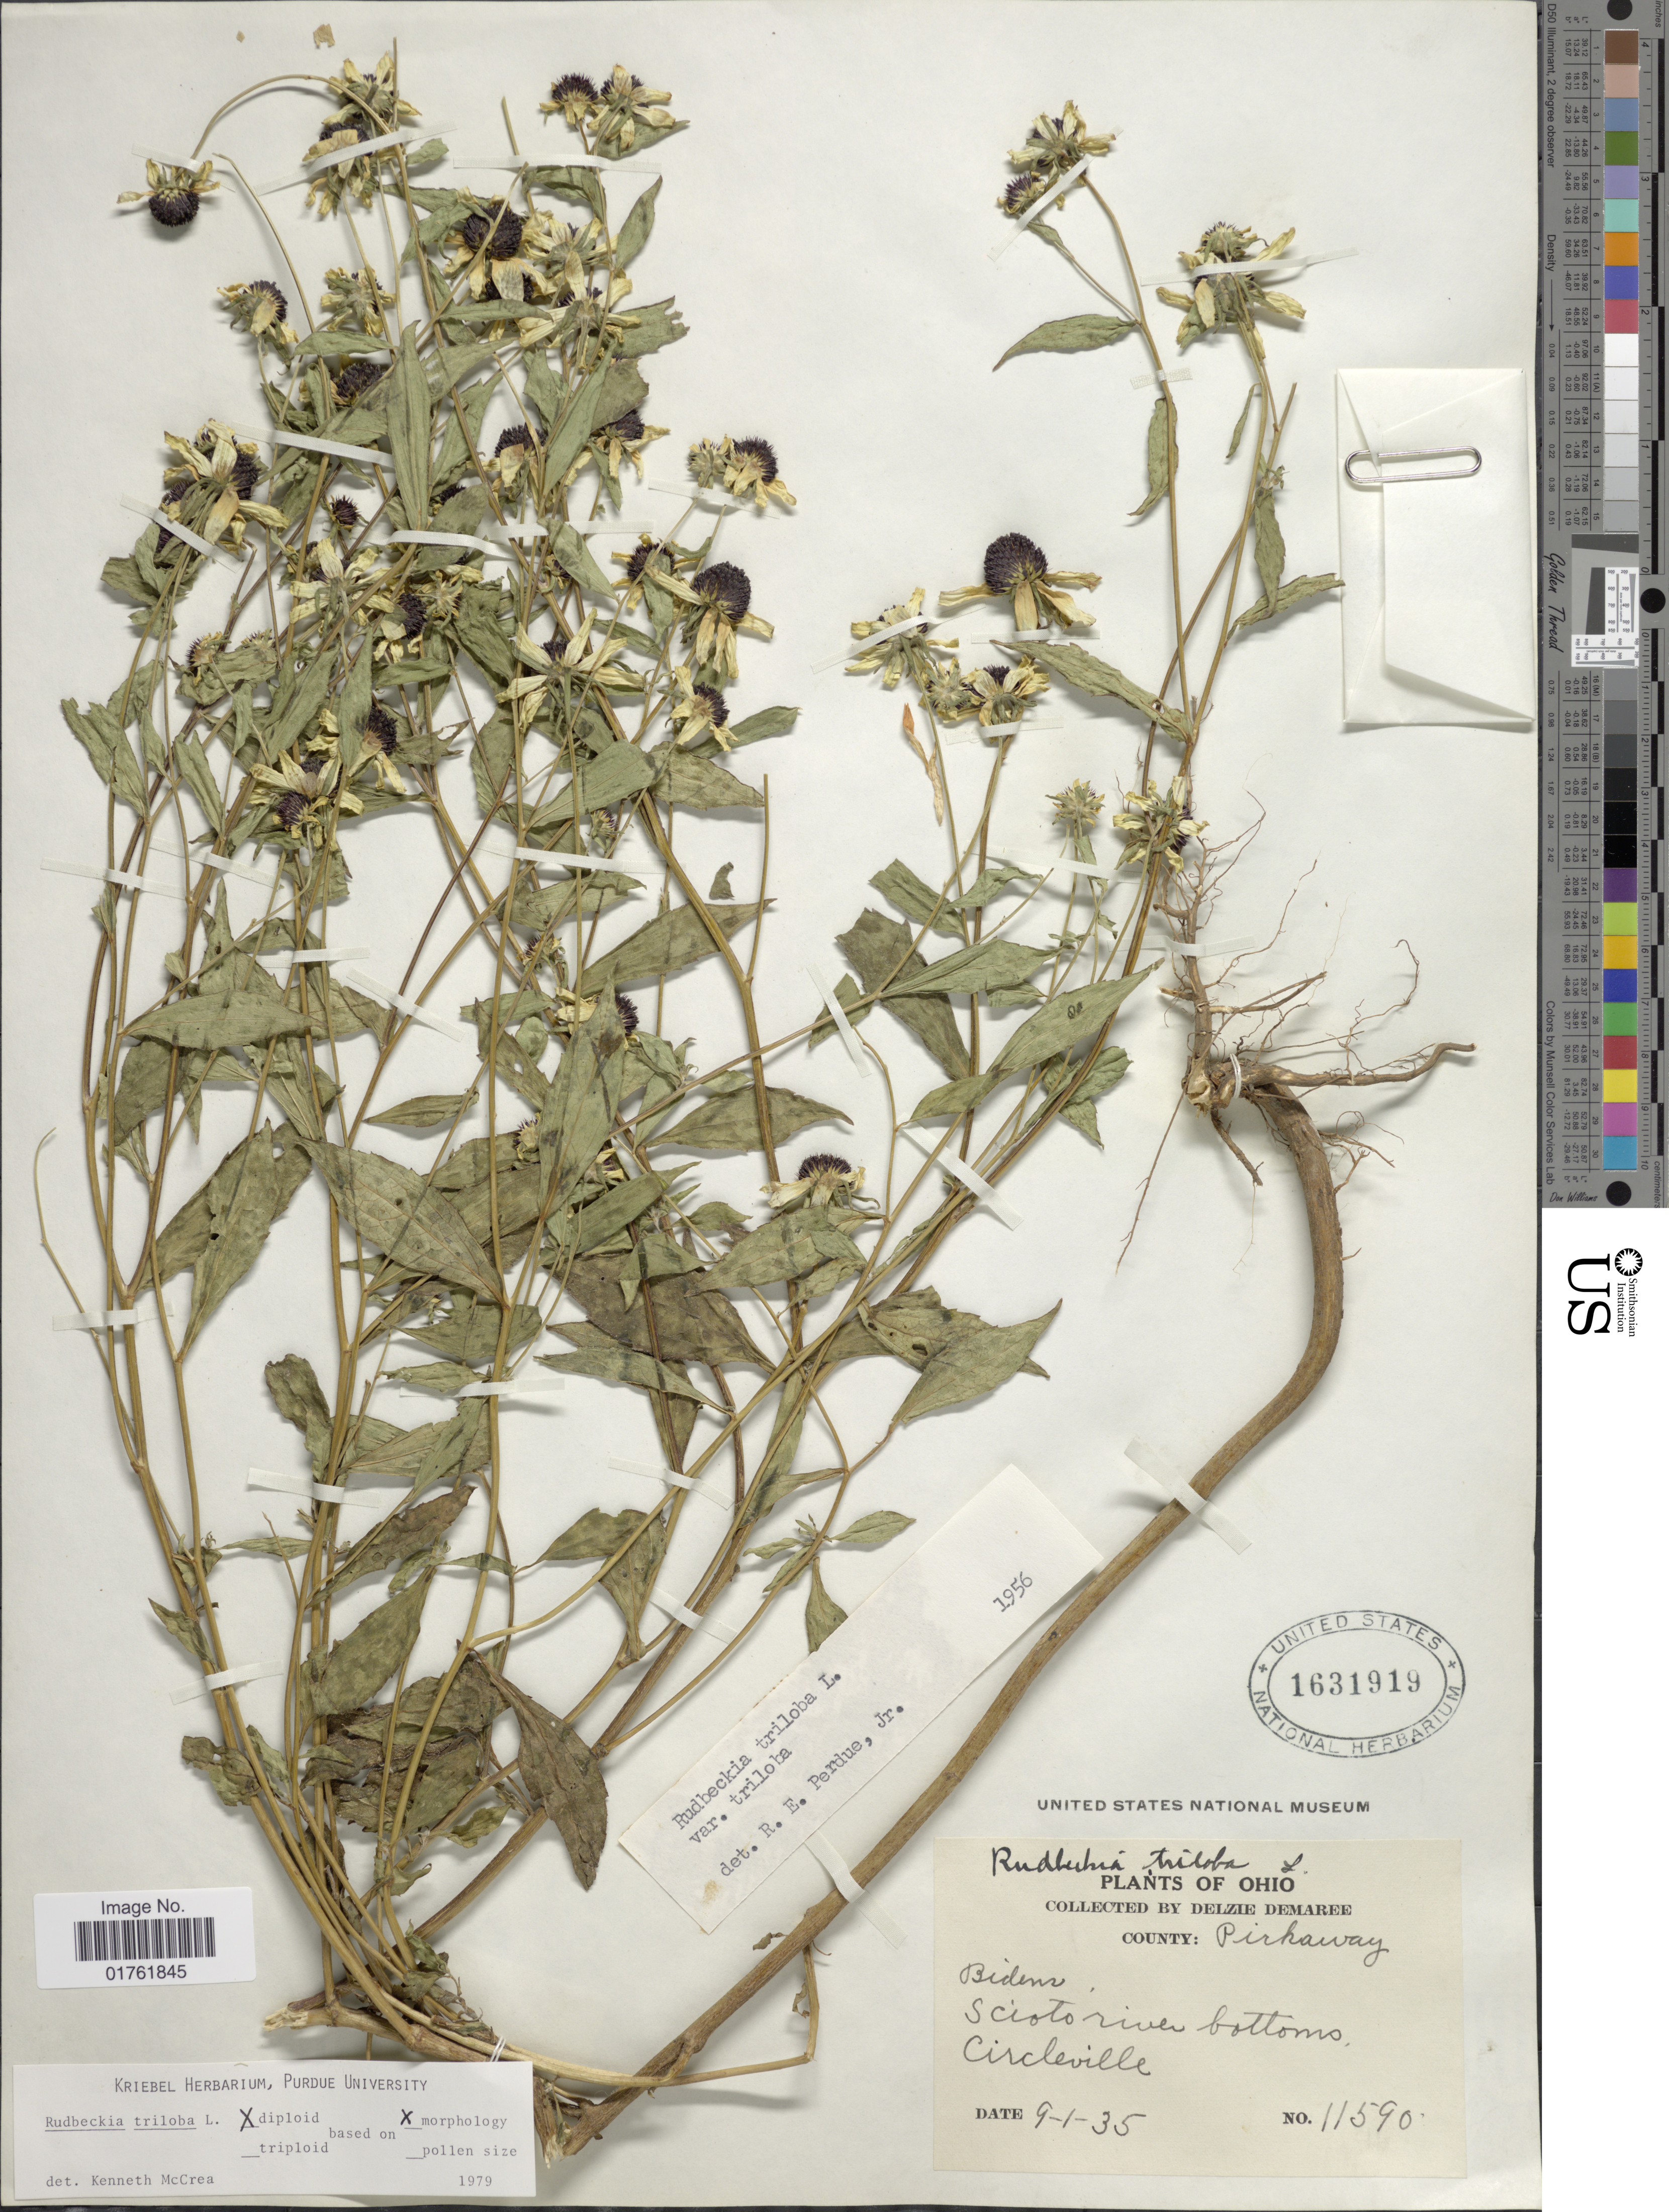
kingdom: Plantae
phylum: Tracheophyta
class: Magnoliopsida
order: Asterales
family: Asteraceae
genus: Rudbeckia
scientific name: Rudbeckia triloba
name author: L.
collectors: D. Demaree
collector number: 11590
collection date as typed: Transcribed d/m/y: 1/9/35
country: United States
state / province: Ohio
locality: Scito river botoms, Circleville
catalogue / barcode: US 1631919